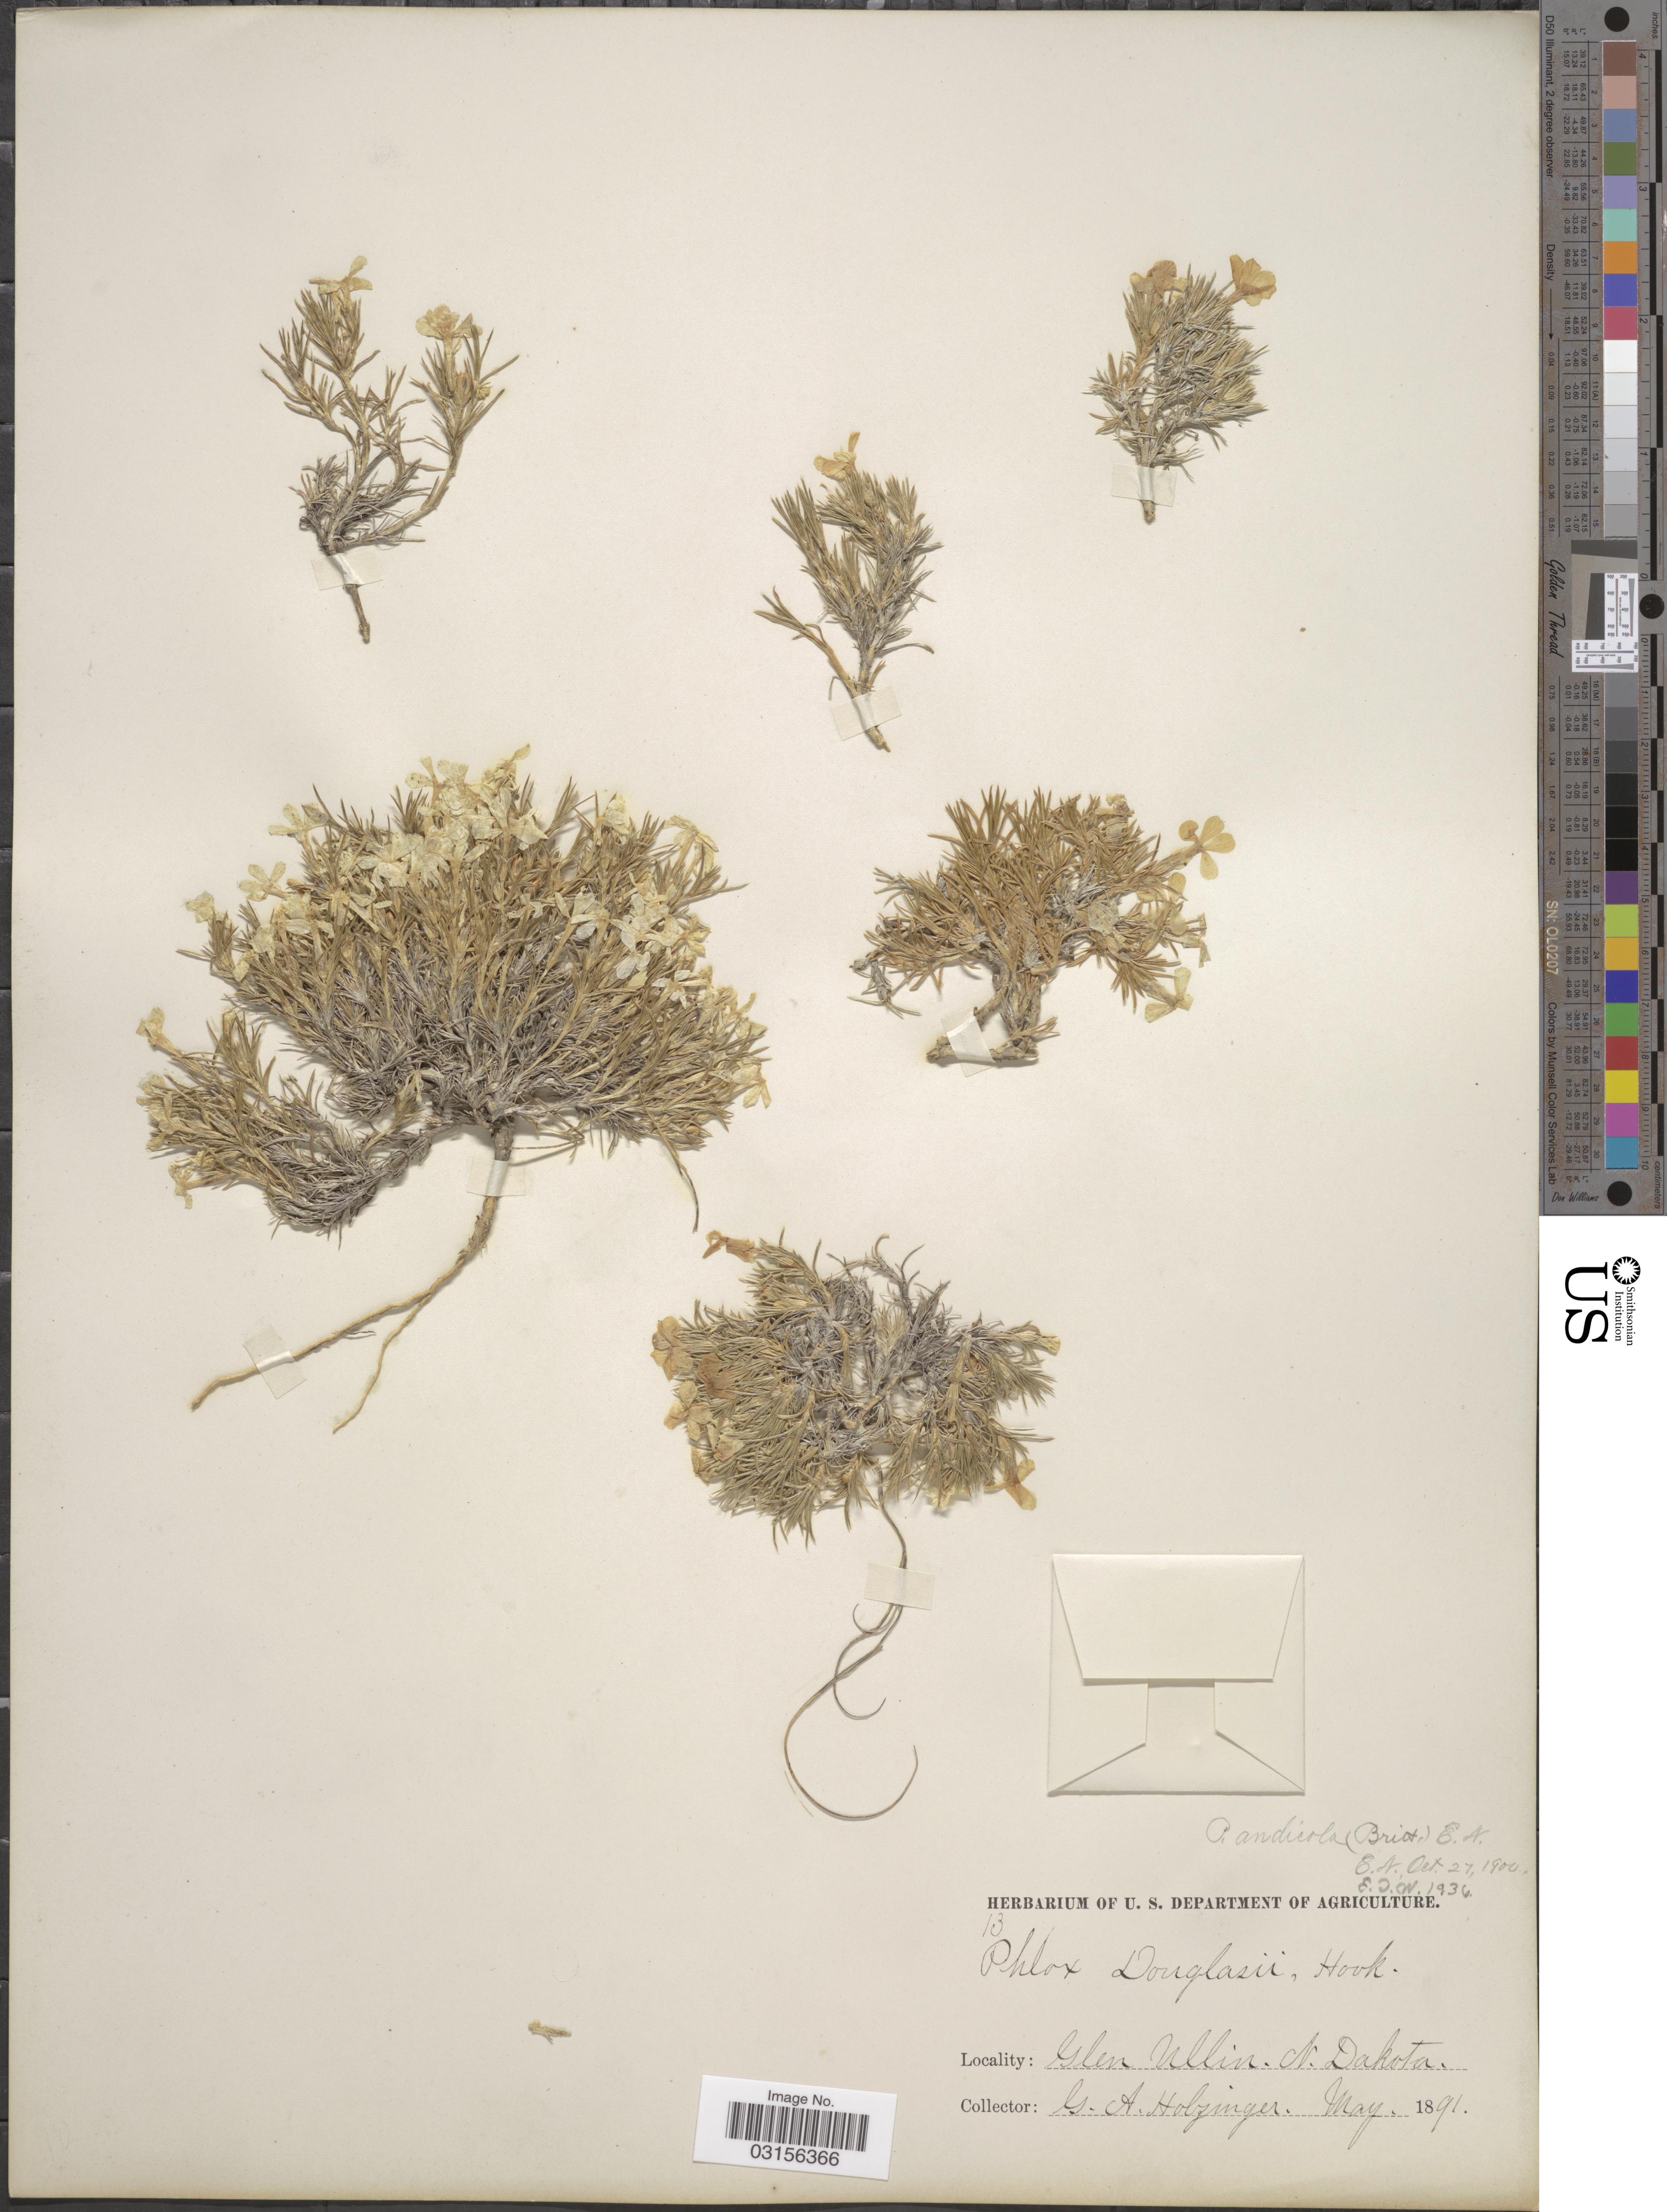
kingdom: Plantae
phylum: Tracheophyta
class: Magnoliopsida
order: Ericales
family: Polemoniaceae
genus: Phlox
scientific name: Phlox andicola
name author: (Britton) E.E. Nelson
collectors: G. A. Holzinger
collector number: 13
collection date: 1891-05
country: United States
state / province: North Dakota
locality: Glen Ullin. N. Dakota.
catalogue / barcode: US 103130